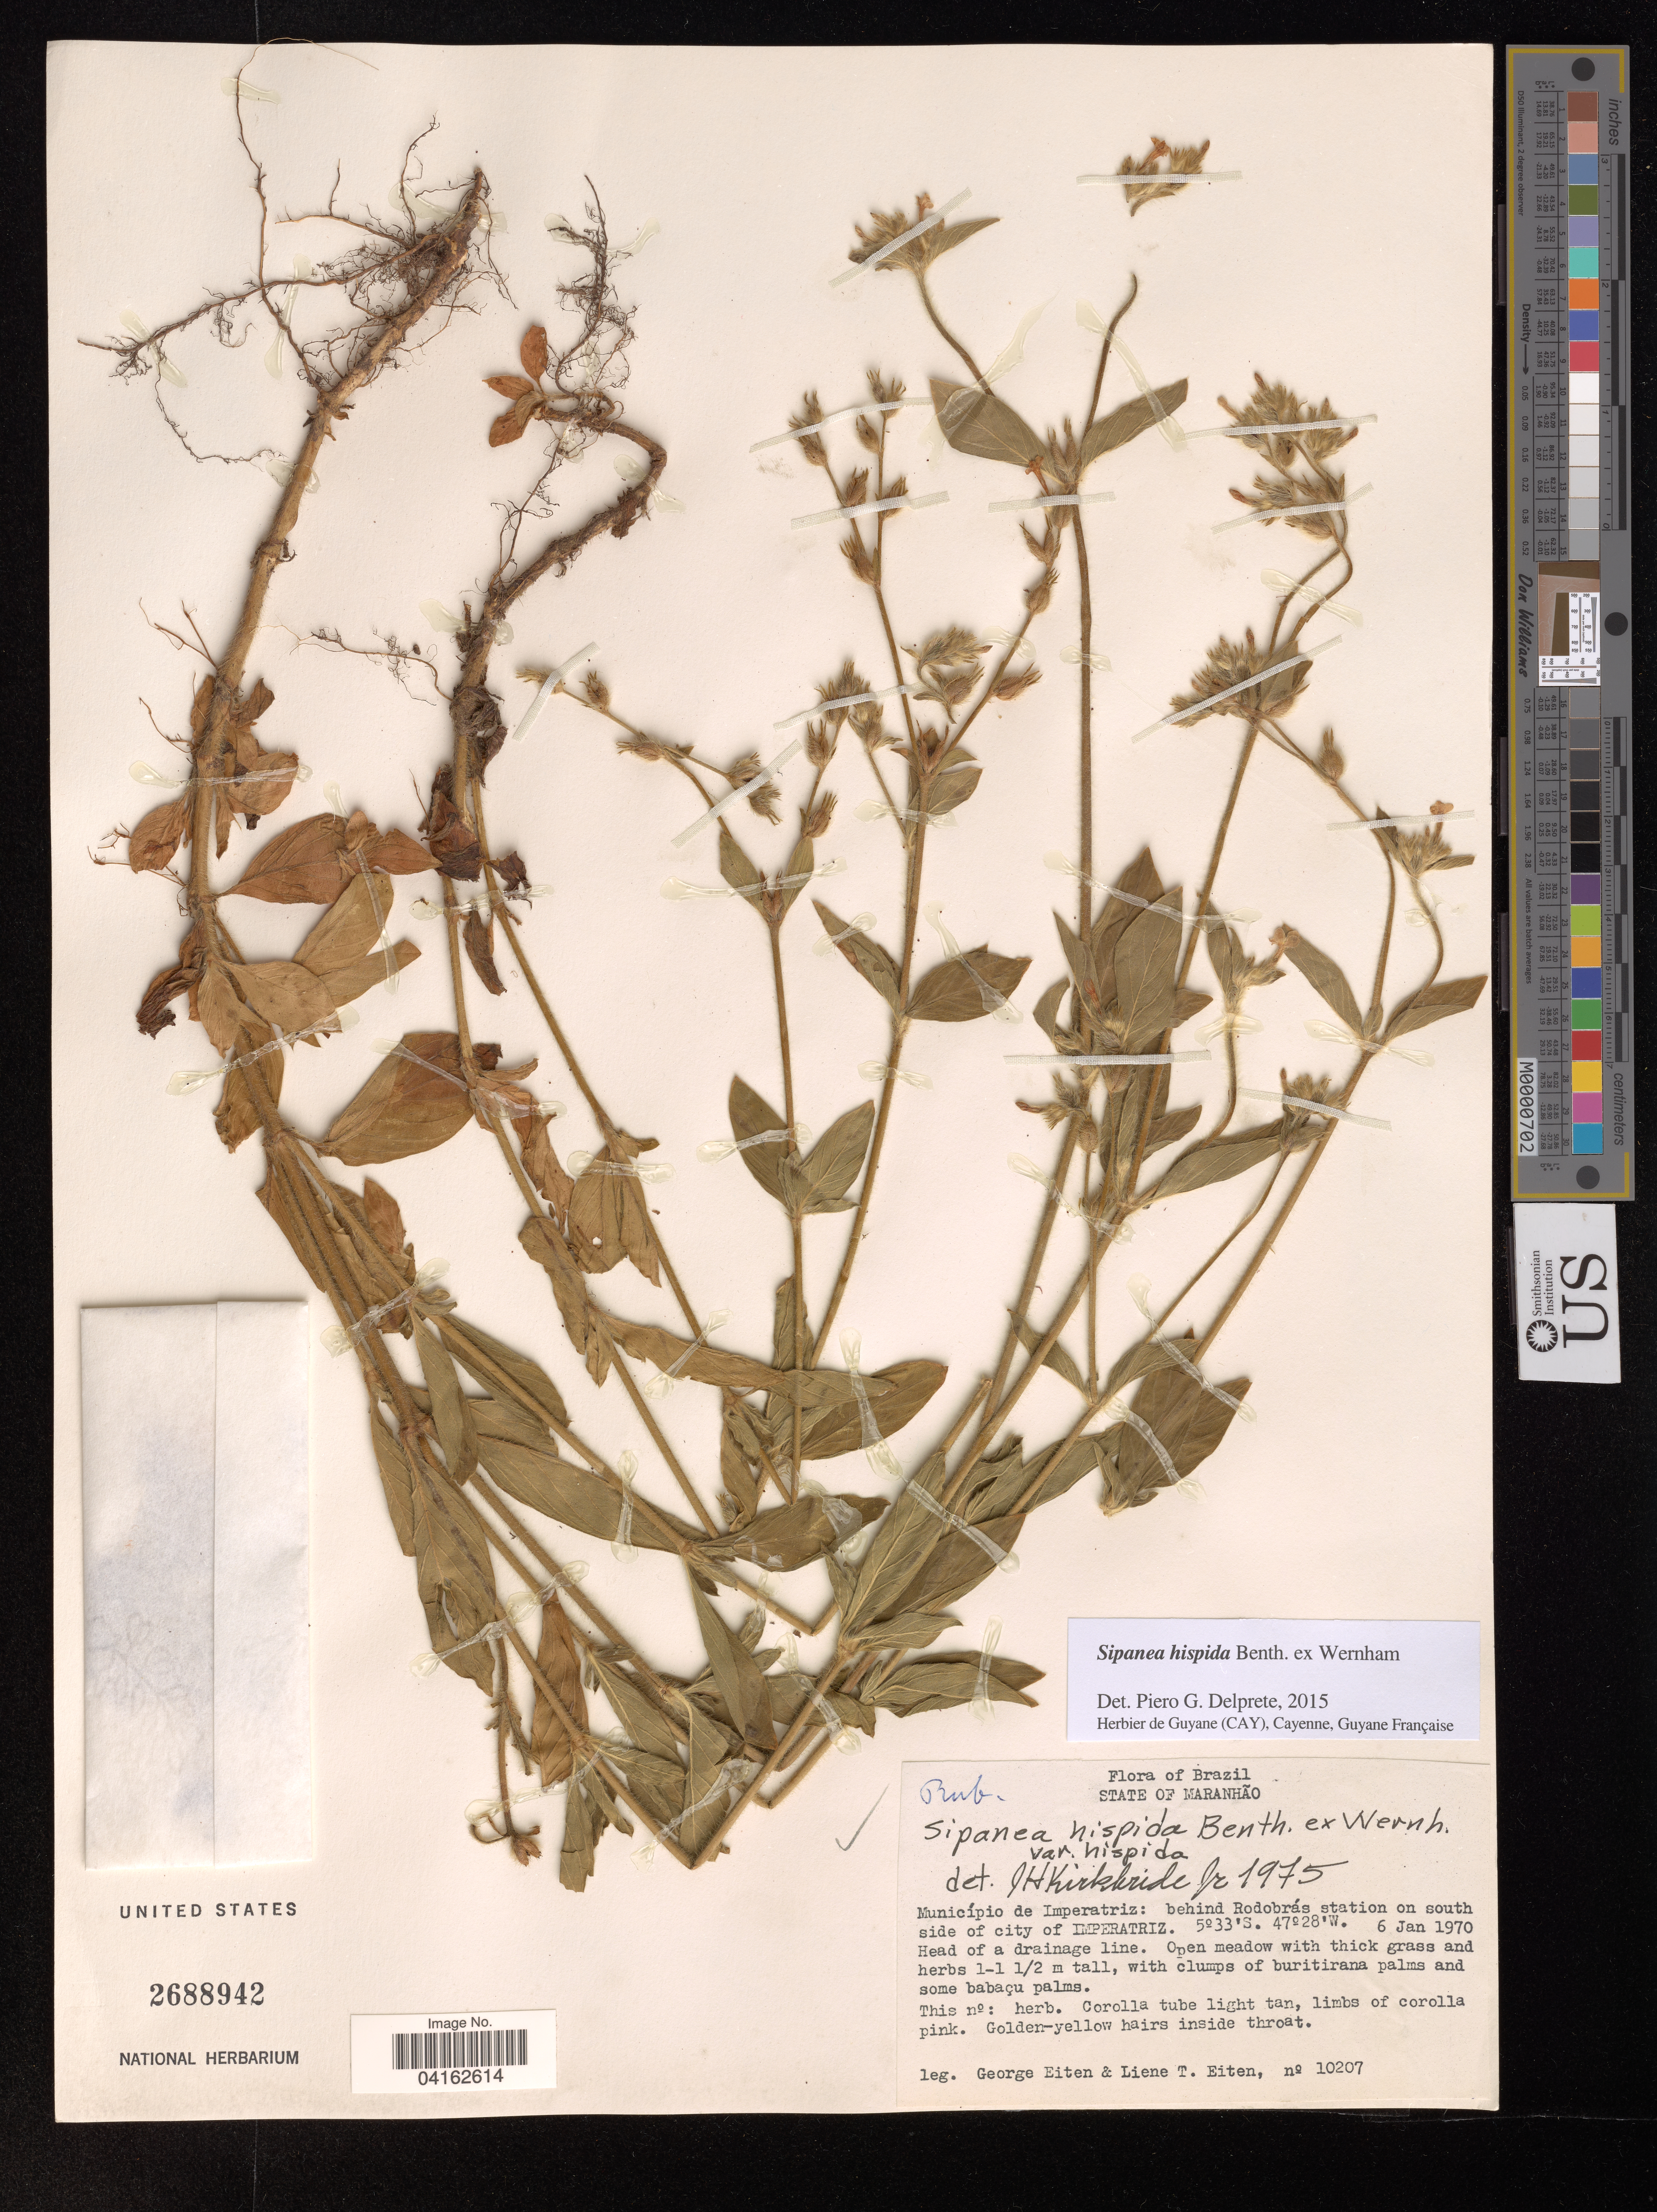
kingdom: Plantae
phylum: Tracheophyta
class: Magnoliopsida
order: Gentianales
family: Rubiaceae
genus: Sipanea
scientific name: Sipanea hispida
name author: Benth. ex Wernham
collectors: G. Eiten & L. T. Eiten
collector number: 10207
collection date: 1970-01-06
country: Brazil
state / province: Maranhão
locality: Município de Imperatriz: behind Rodobrás station on south side of city of Imperatriz.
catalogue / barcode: US 2688942